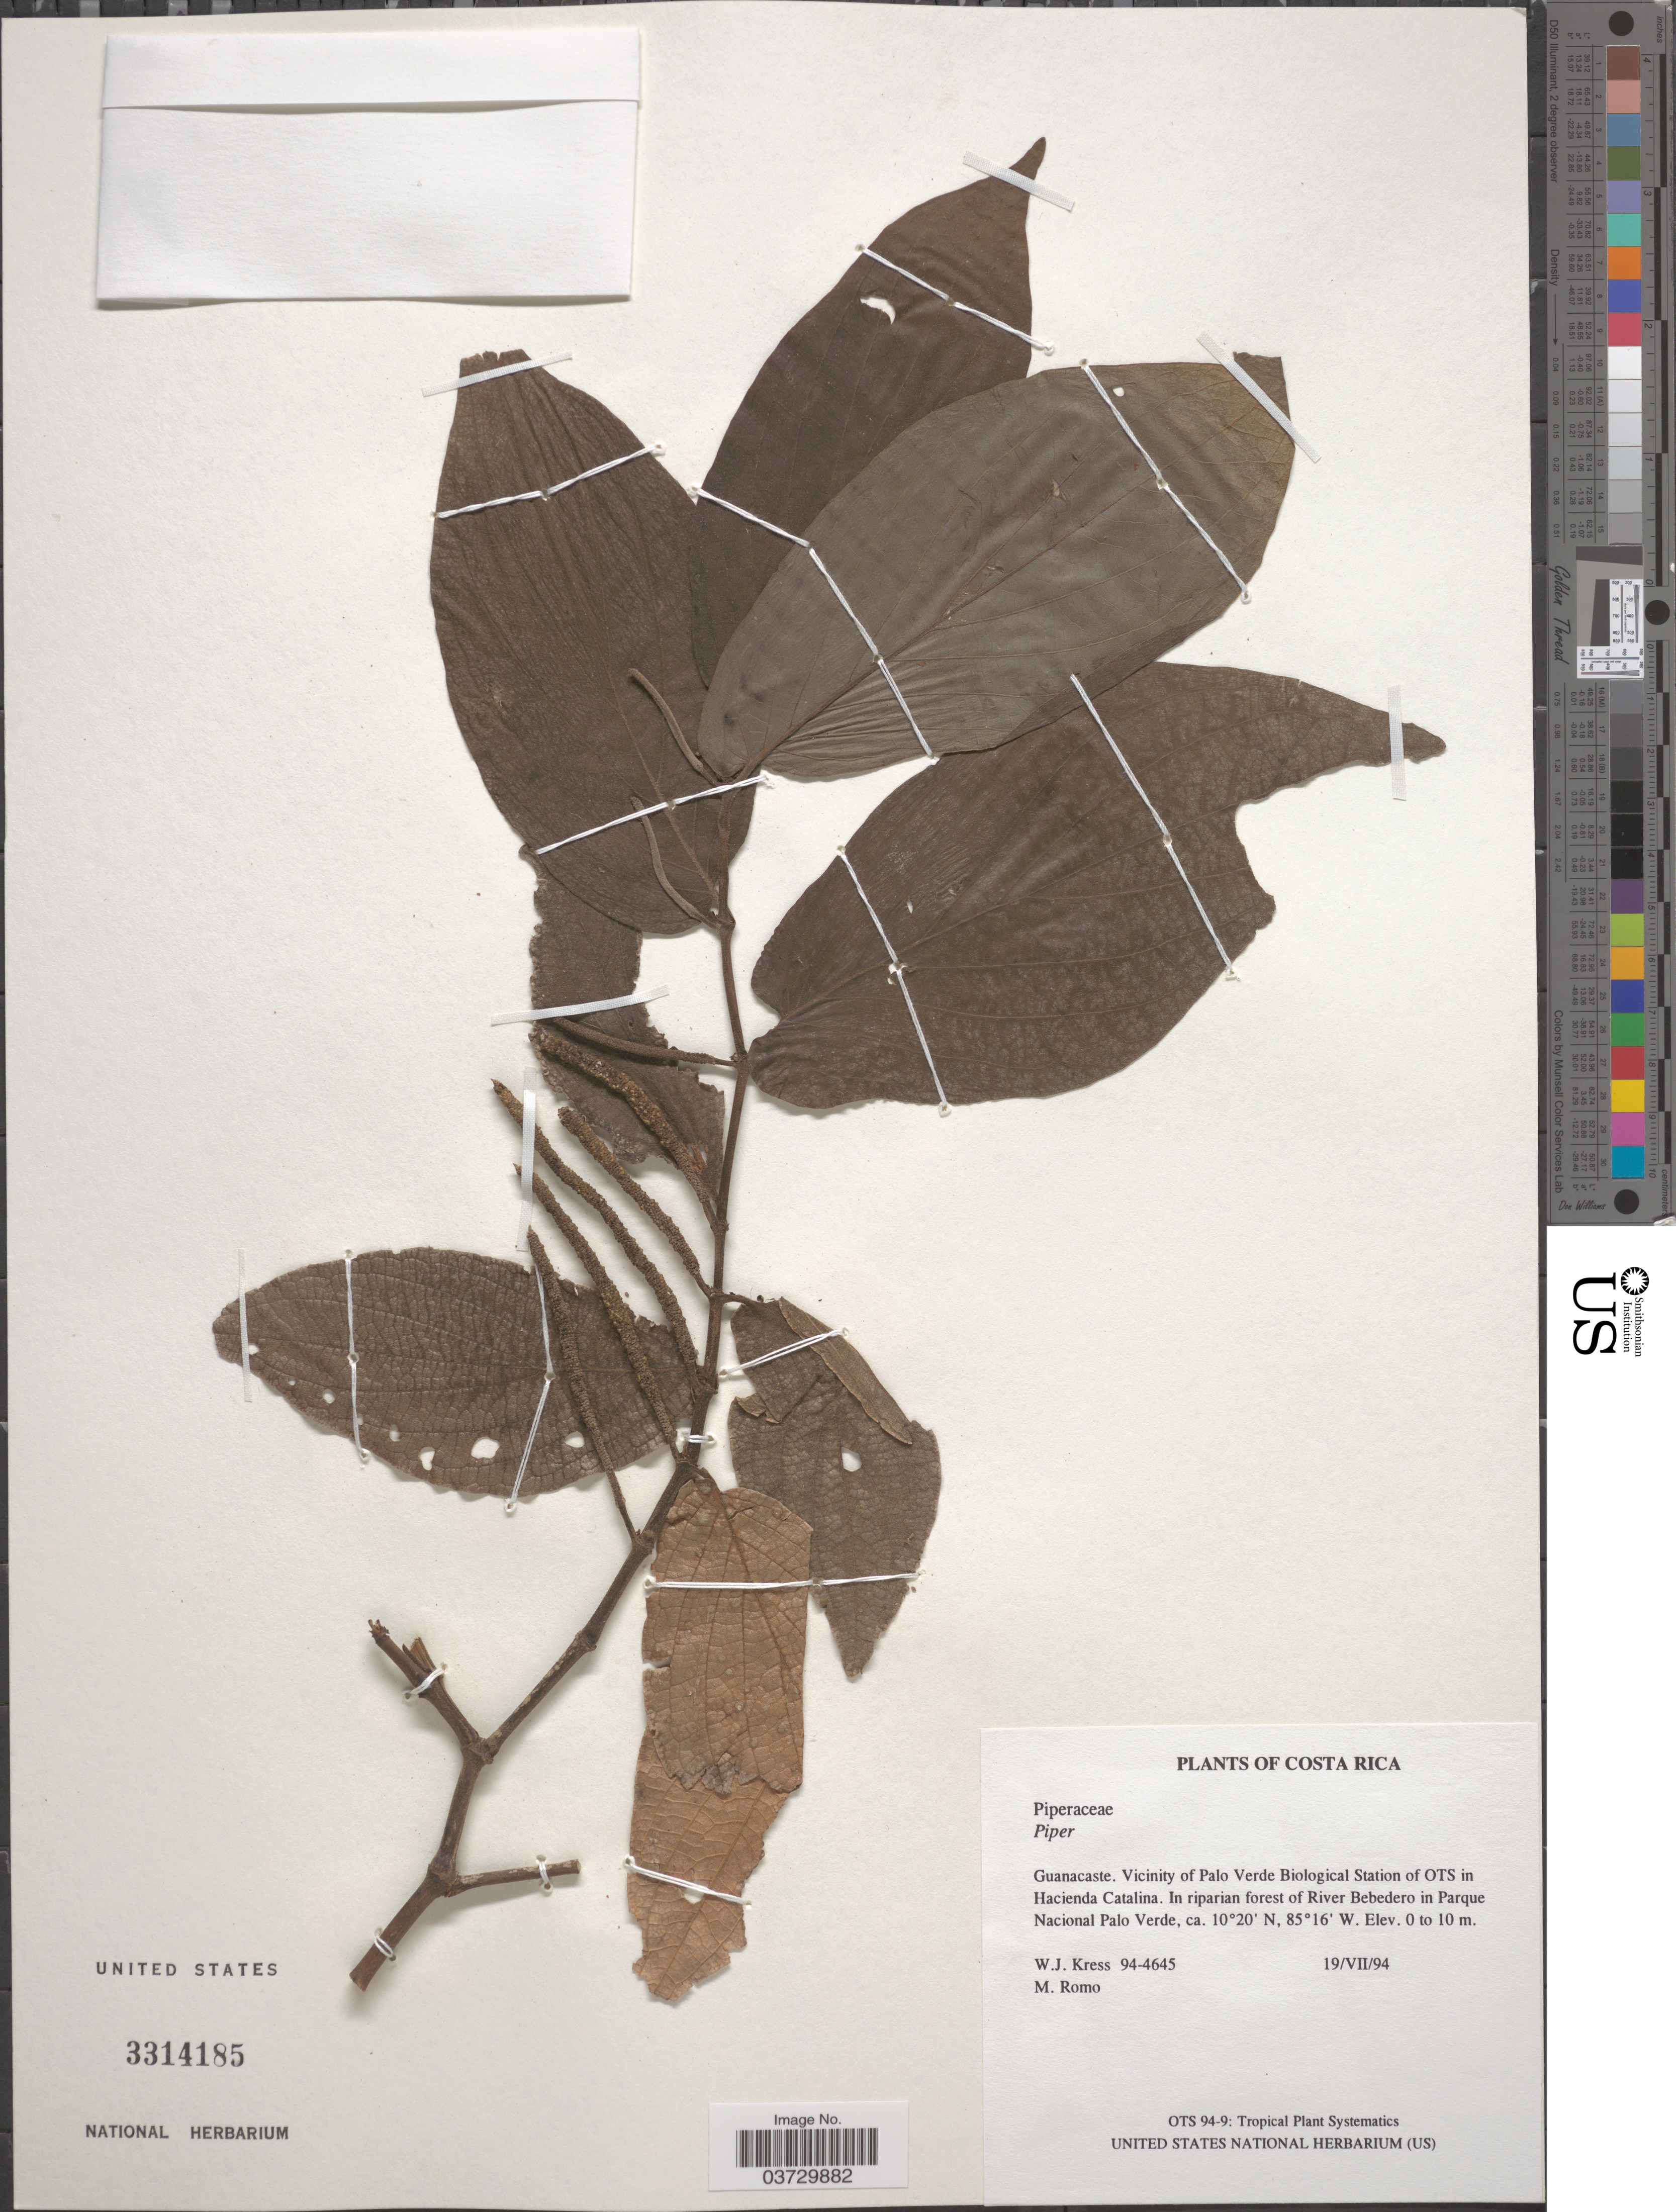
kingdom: Plantae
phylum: Tracheophyta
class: Magnoliopsida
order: Piperales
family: Piperaceae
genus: Piper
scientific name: Piper sp.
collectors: W. J. Kress & M. Romo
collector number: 94-4645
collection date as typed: Transcribed d/m/y: 19/7/94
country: Costa Rica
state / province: Guanacaste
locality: Vicinity of Palo Verde Biological Station of OTS in Hacienda Catalina. In riparian forest of River Bebedero in Parque Nacional Palo Verde.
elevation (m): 0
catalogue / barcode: US 3314185